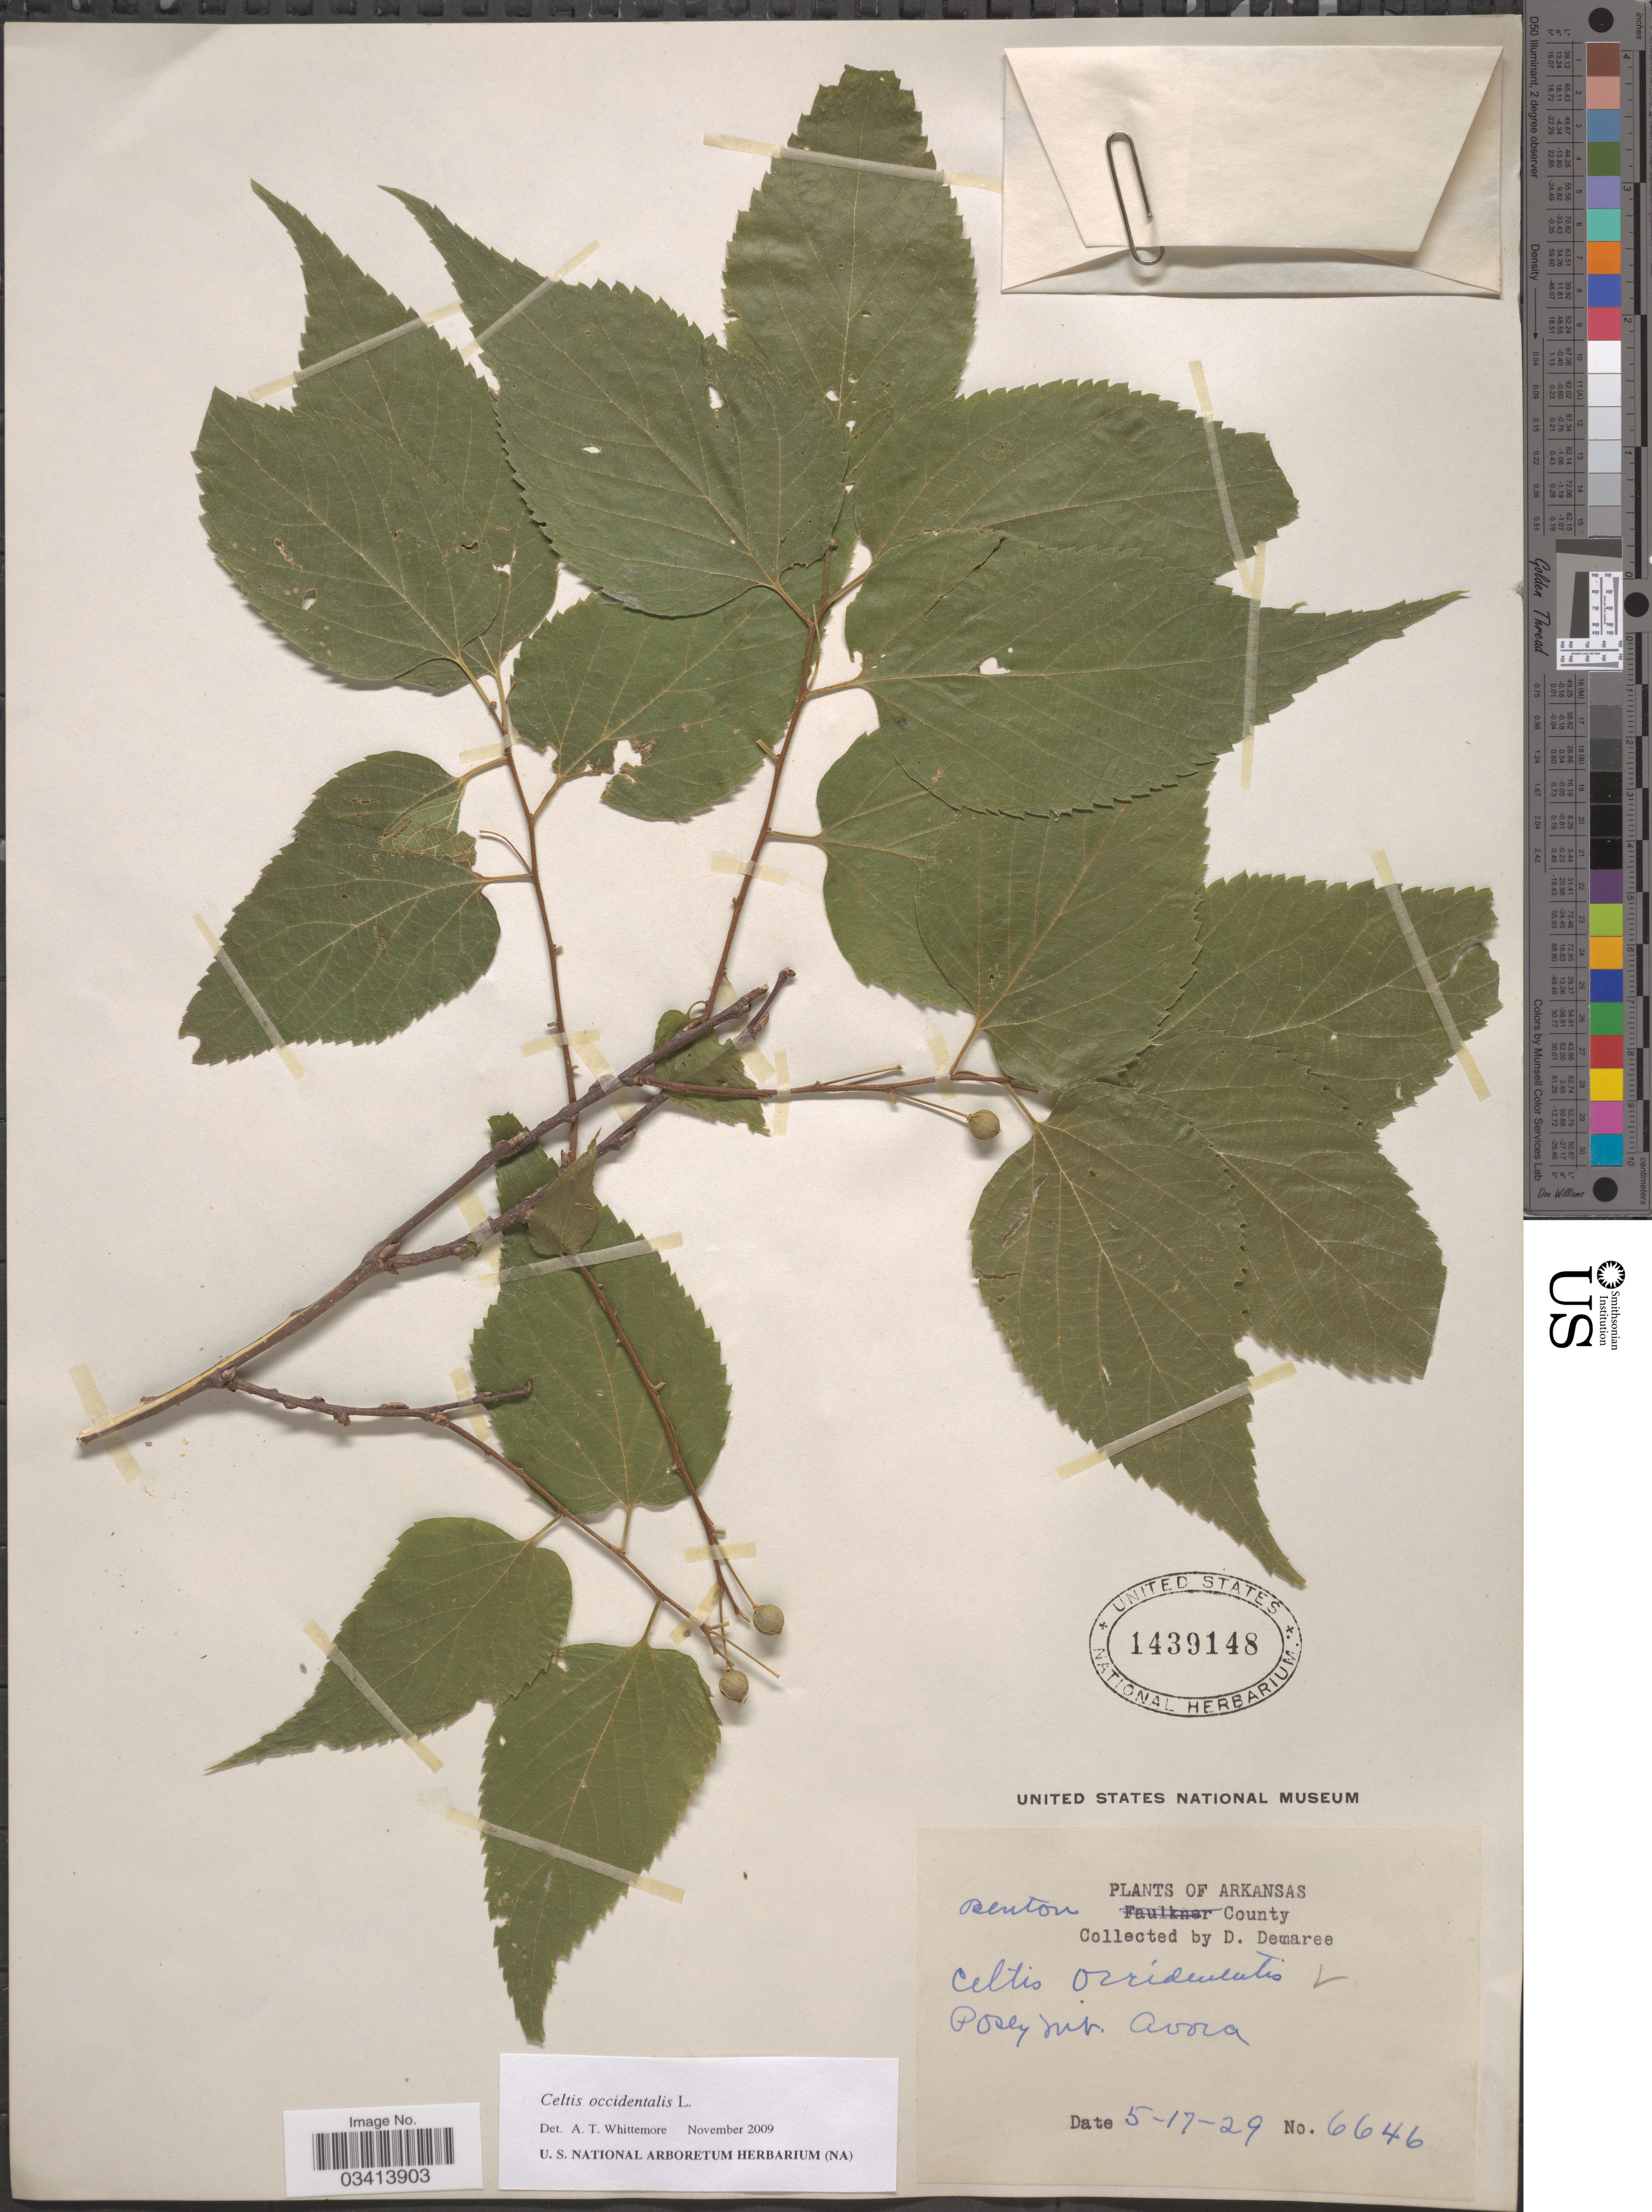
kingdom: Plantae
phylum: Tracheophyta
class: Magnoliopsida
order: Rosales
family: Cannabaceae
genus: Celtis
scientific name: Celtis occidentalis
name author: L.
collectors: D. Demaree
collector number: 6646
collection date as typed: Transcribed d/m/y: 17/5/29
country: United States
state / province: Arkansas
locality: Benton County. Posey Mt. Avora.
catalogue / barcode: US 1439148